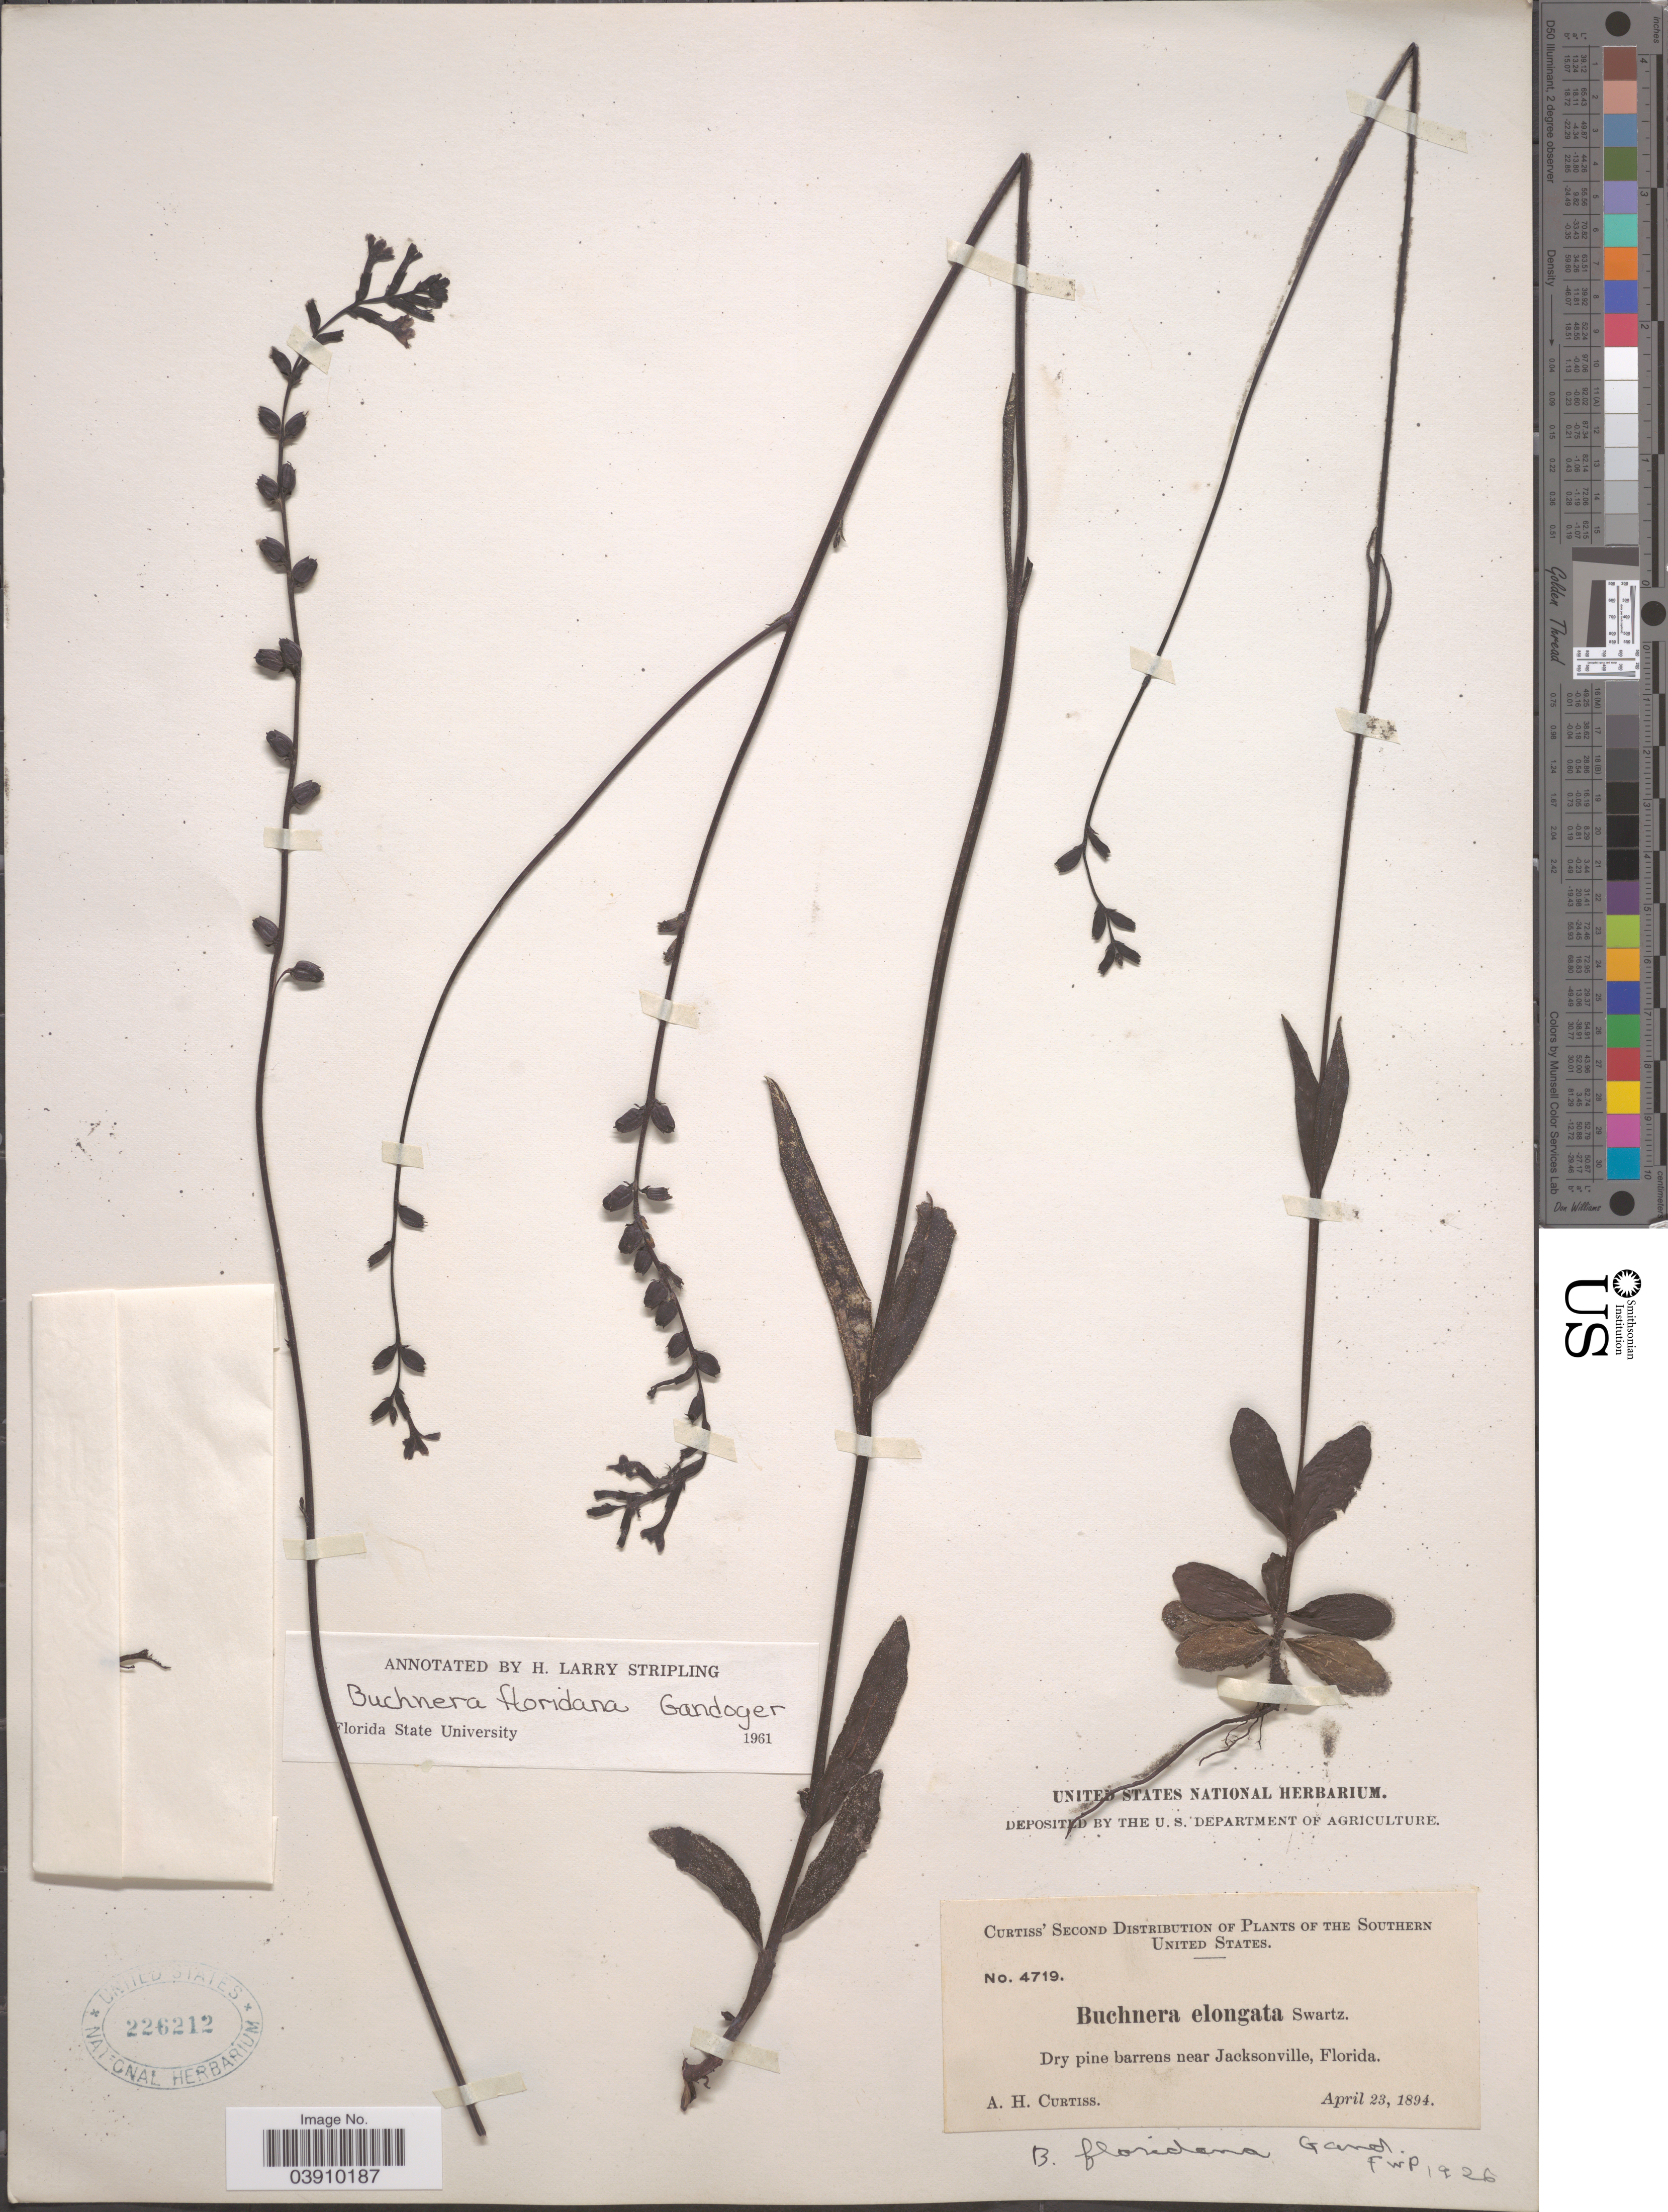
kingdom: Plantae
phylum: Tracheophyta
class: Magnoliopsida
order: Lamiales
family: Orobanchaceae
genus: Buchnera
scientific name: Buchnera floridana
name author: Gand.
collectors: A. H. Curtiss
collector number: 4719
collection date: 1894-04-23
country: United States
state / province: Florida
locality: The Southern United States. Dry pine barrens near Jacksonville.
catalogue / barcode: US 226212